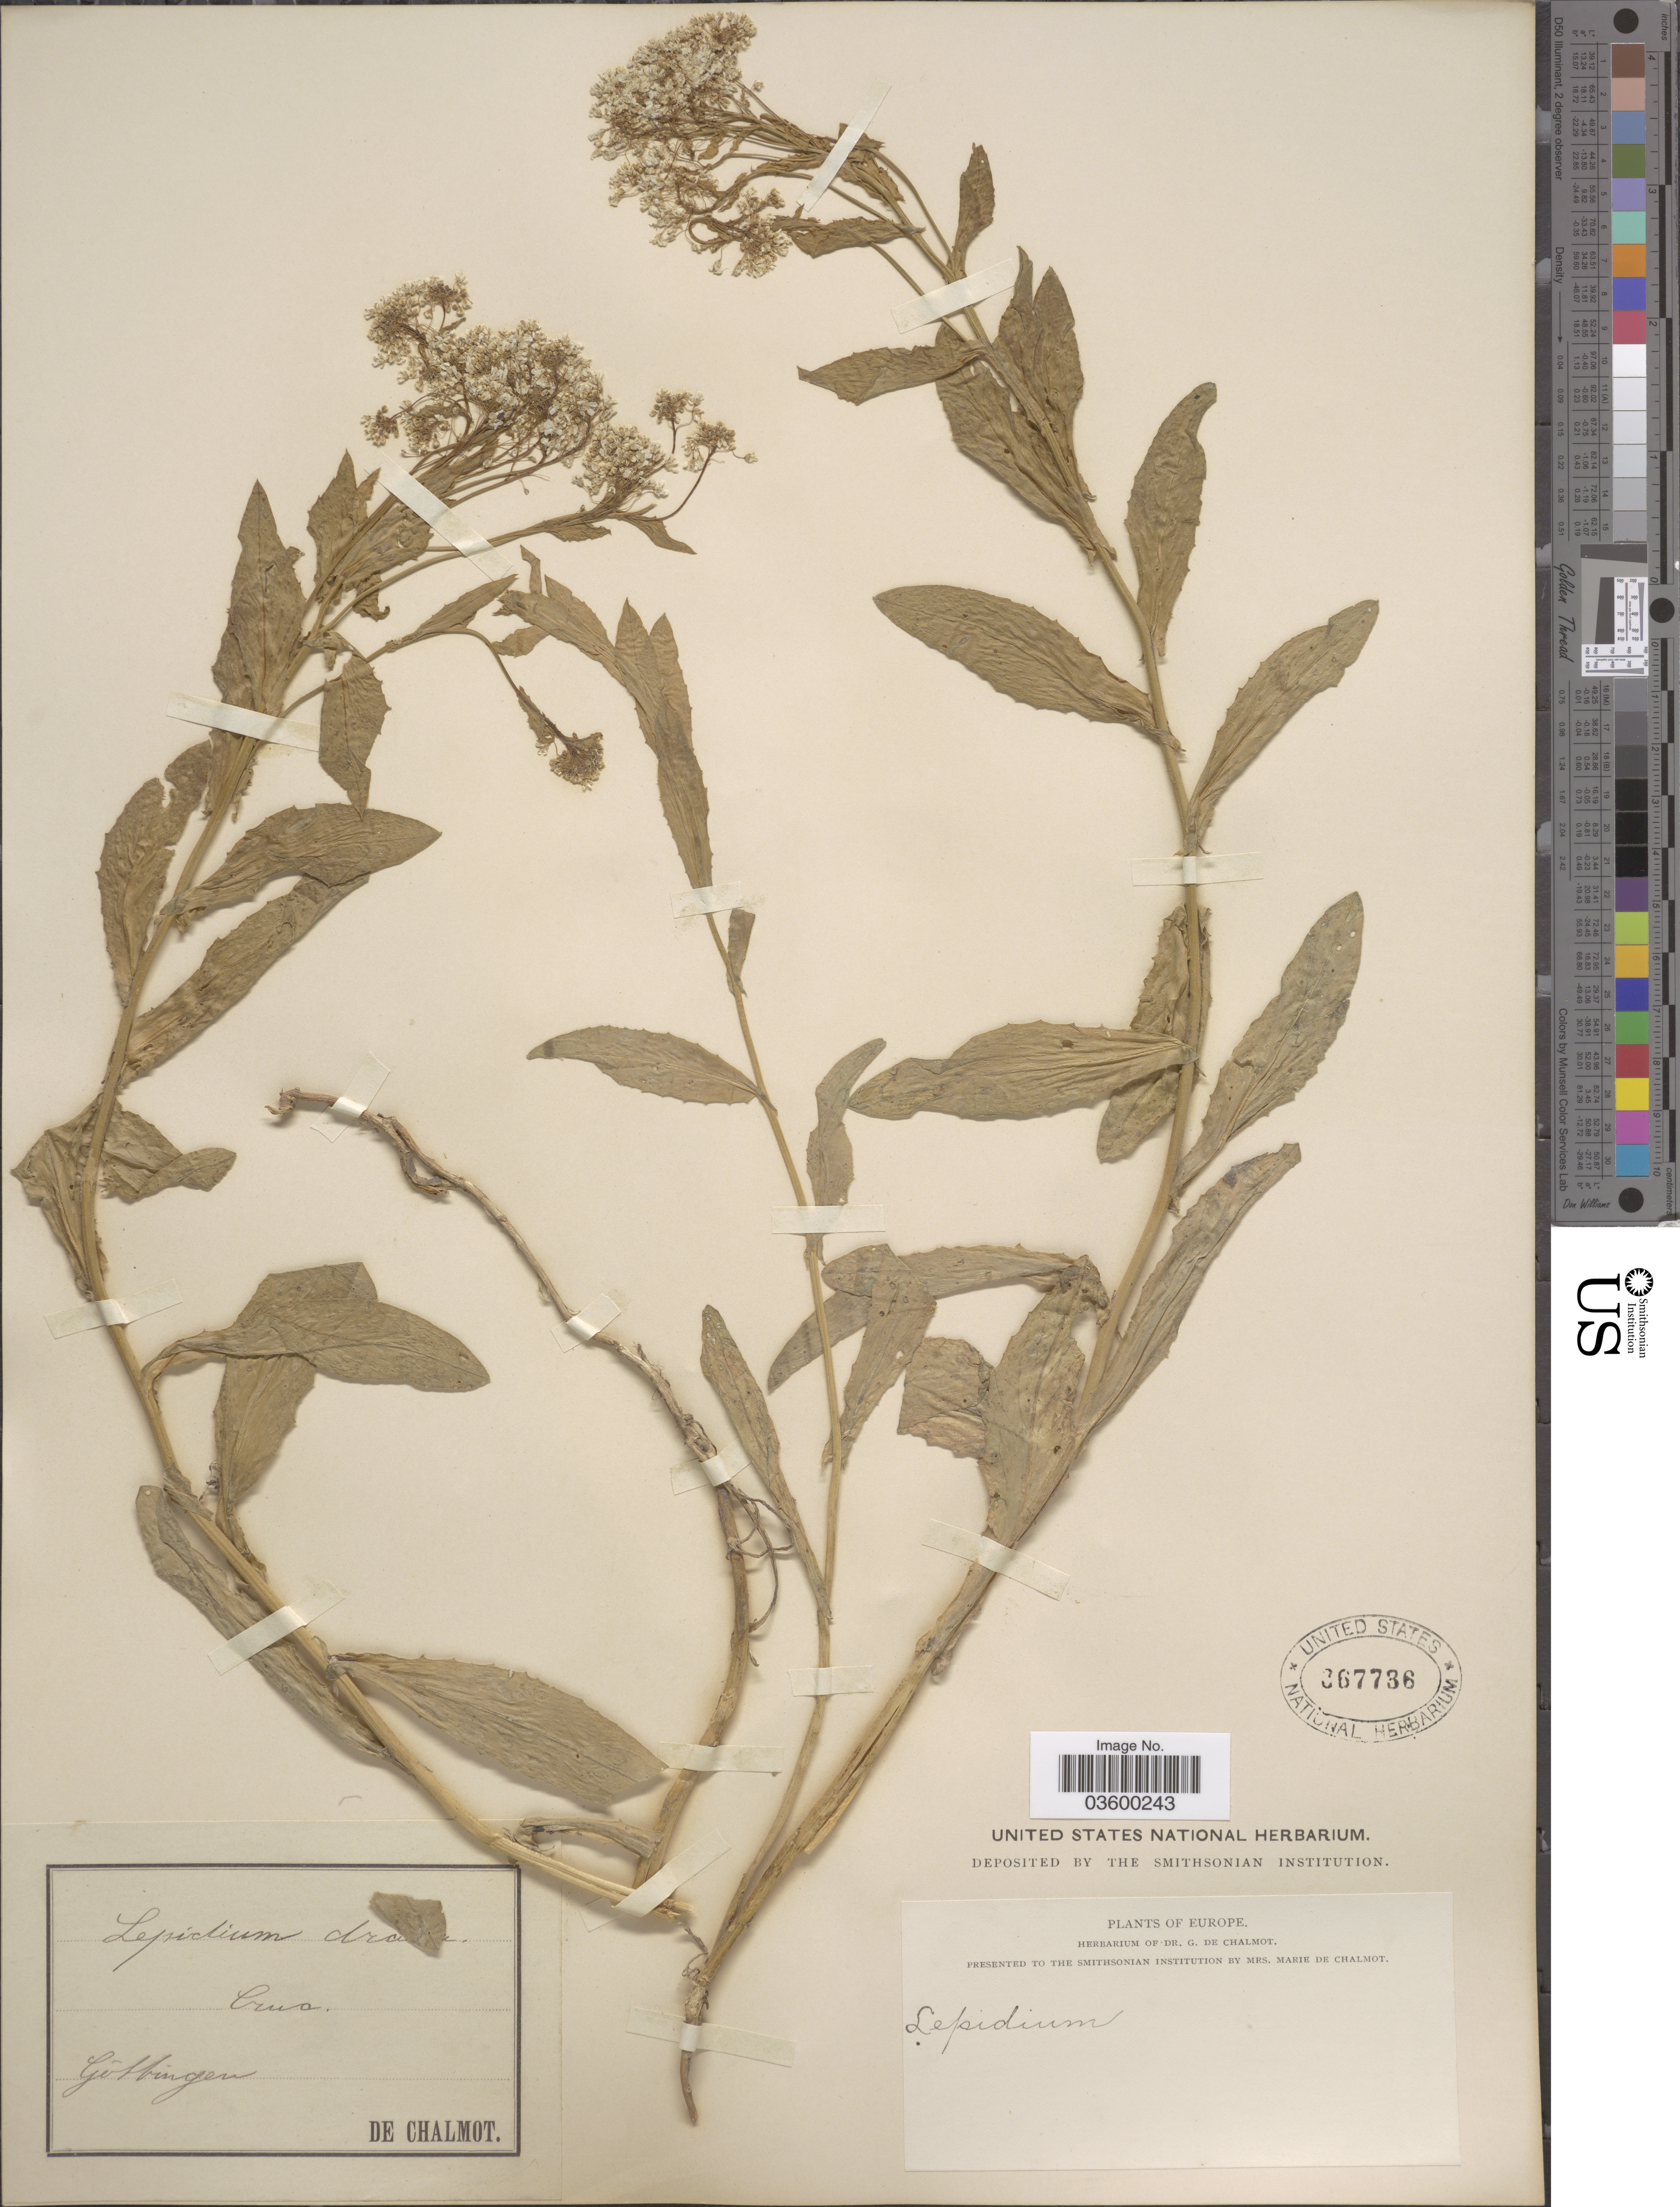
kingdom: Plantae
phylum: Tracheophyta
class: Magnoliopsida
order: Brassicales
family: Brassicaceae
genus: Lepidium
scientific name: Lepidium draba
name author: L.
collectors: G. de Chalmot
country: Germany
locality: Europe. Göttingen.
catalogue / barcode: US 367736